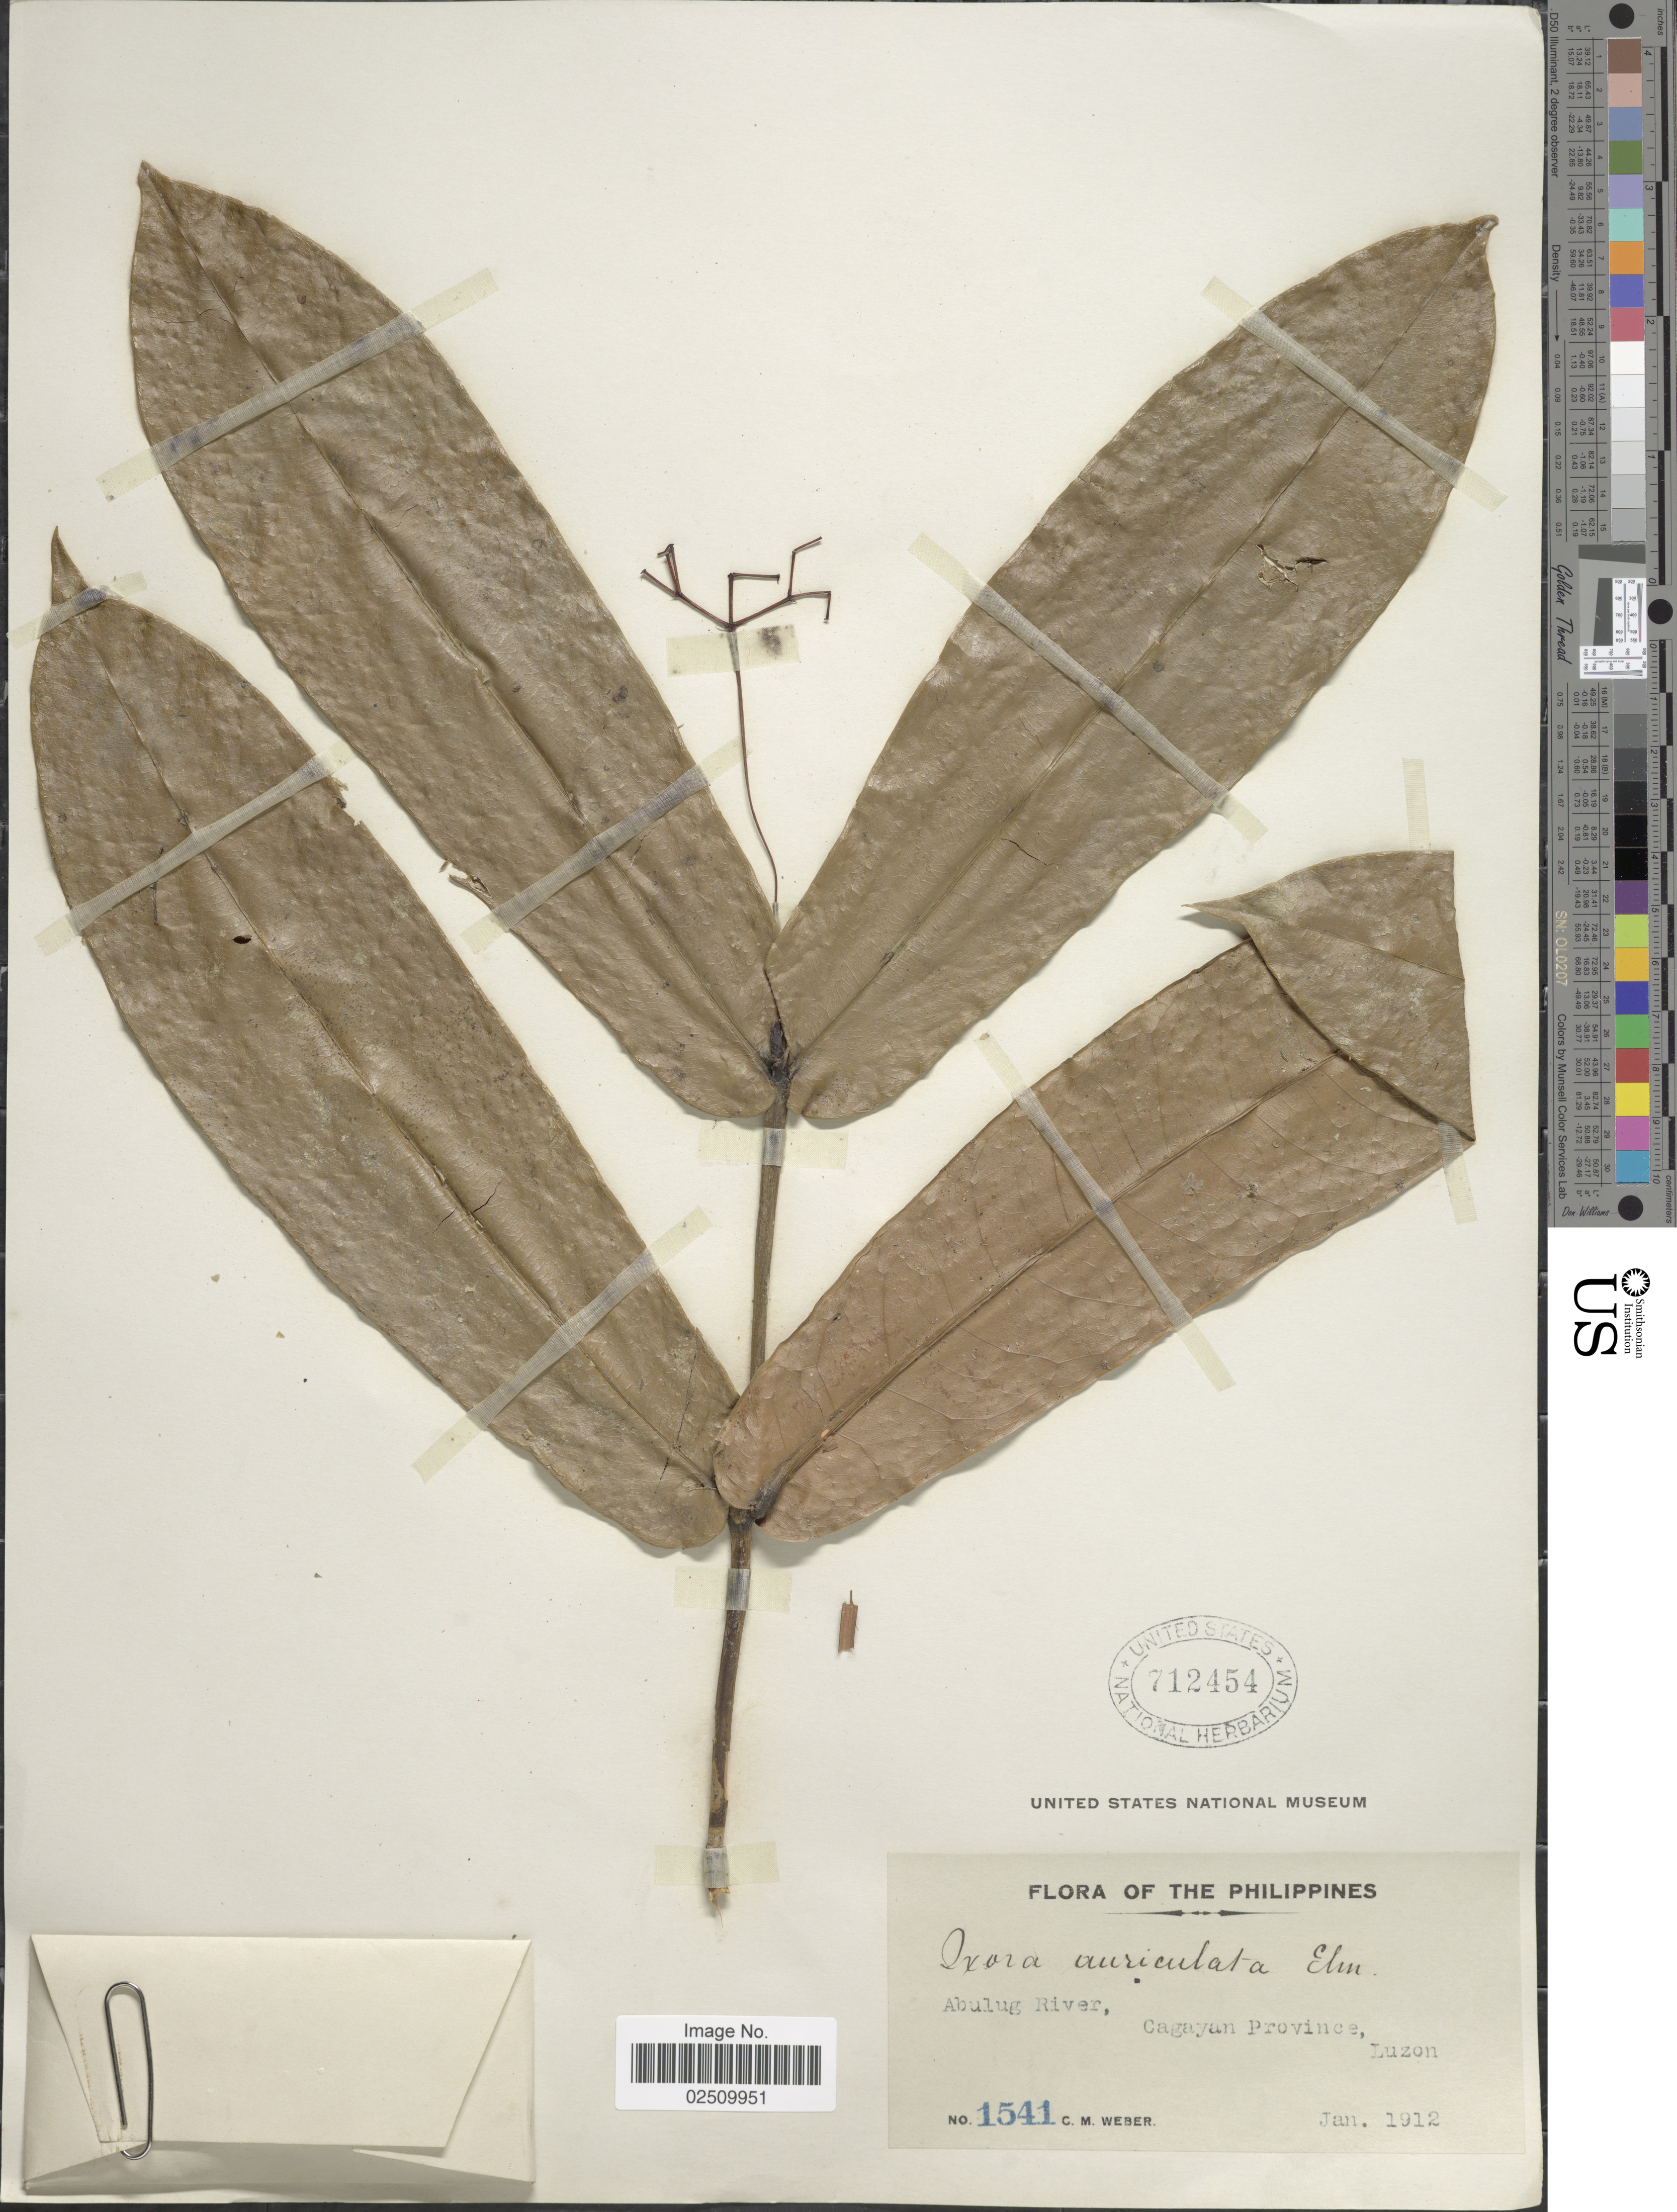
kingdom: Plantae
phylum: Tracheophyta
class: Magnoliopsida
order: Gentianales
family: Rubiaceae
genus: Ixora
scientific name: Ixora auriculata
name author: Elmer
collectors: C. M. Weber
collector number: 1541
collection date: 1912-01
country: Philippines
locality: Abulug River, Cagayan Province Luzon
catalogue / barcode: US 712454